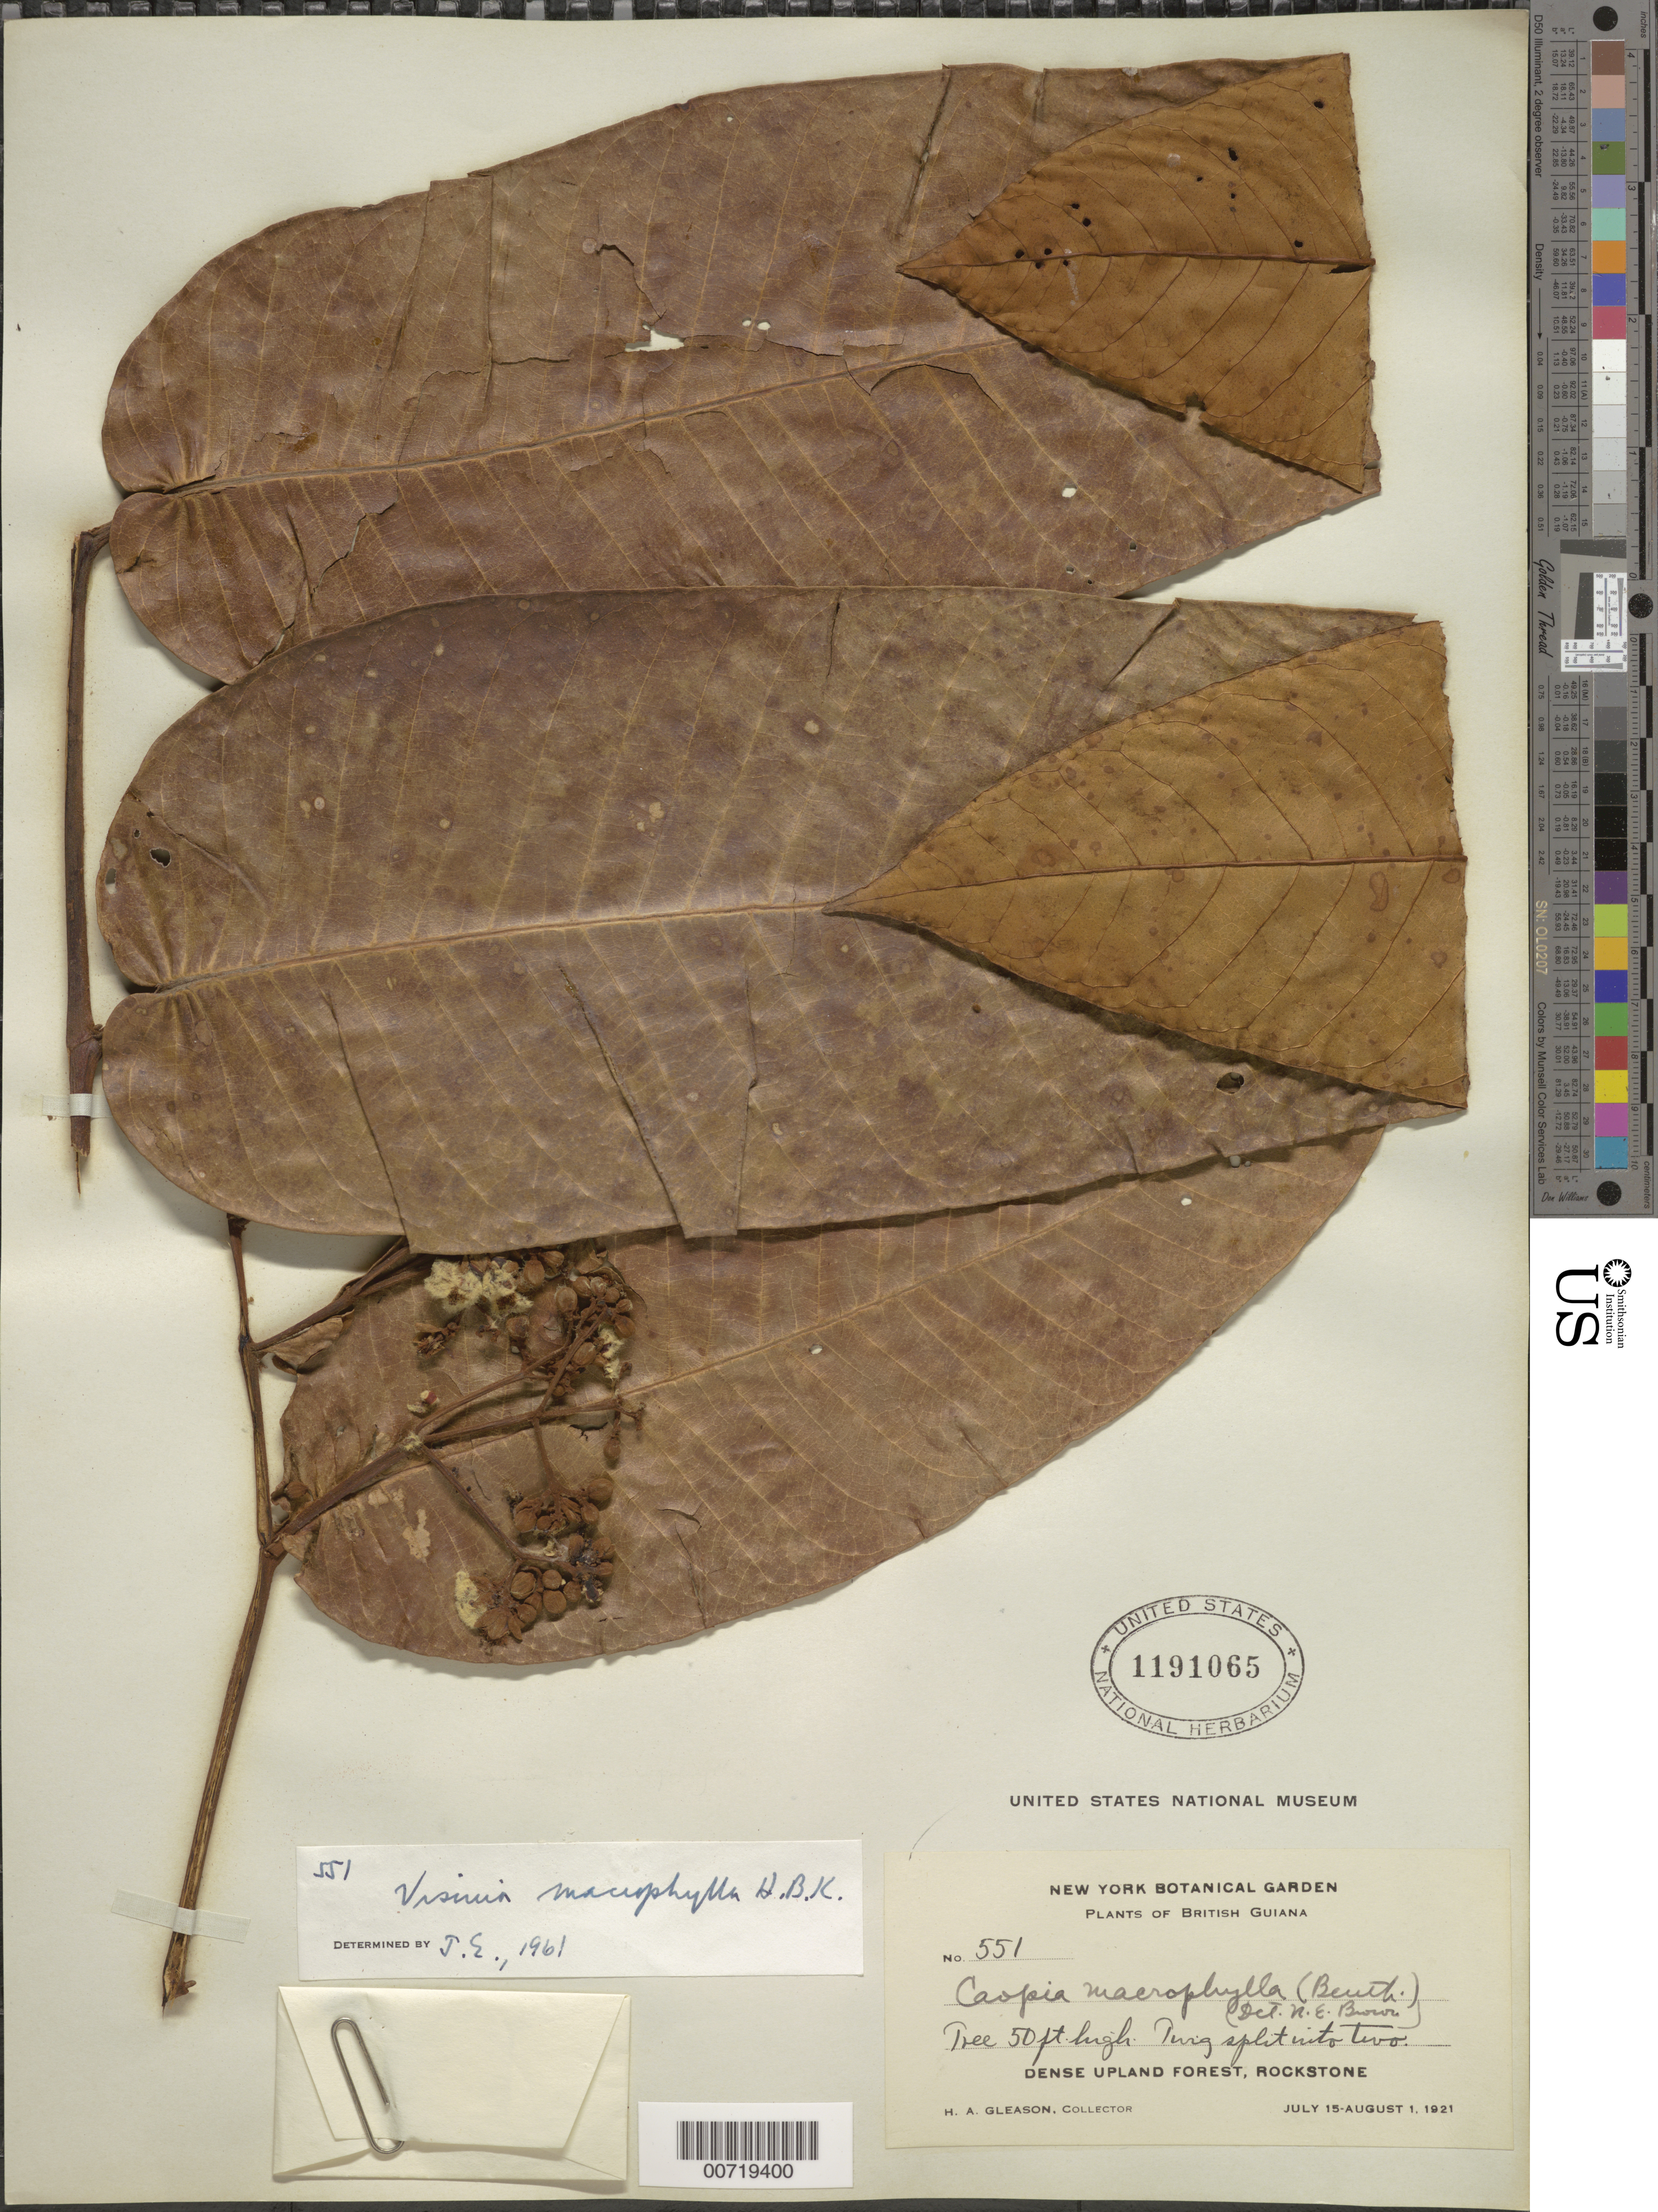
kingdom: Plantae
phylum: Tracheophyta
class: Magnoliopsida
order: Malpighiales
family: Hypericaceae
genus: Vismia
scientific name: Vismia macrophylla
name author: Kunth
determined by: Ewan, J. A.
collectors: H. A. Gleason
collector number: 551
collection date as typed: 15-Jul-21 to 1-Aug-21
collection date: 1921-07-15/1921-08-01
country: Guyana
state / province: U. Demerara-Berbice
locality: Rockstone, in and about the village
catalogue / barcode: US 1191065